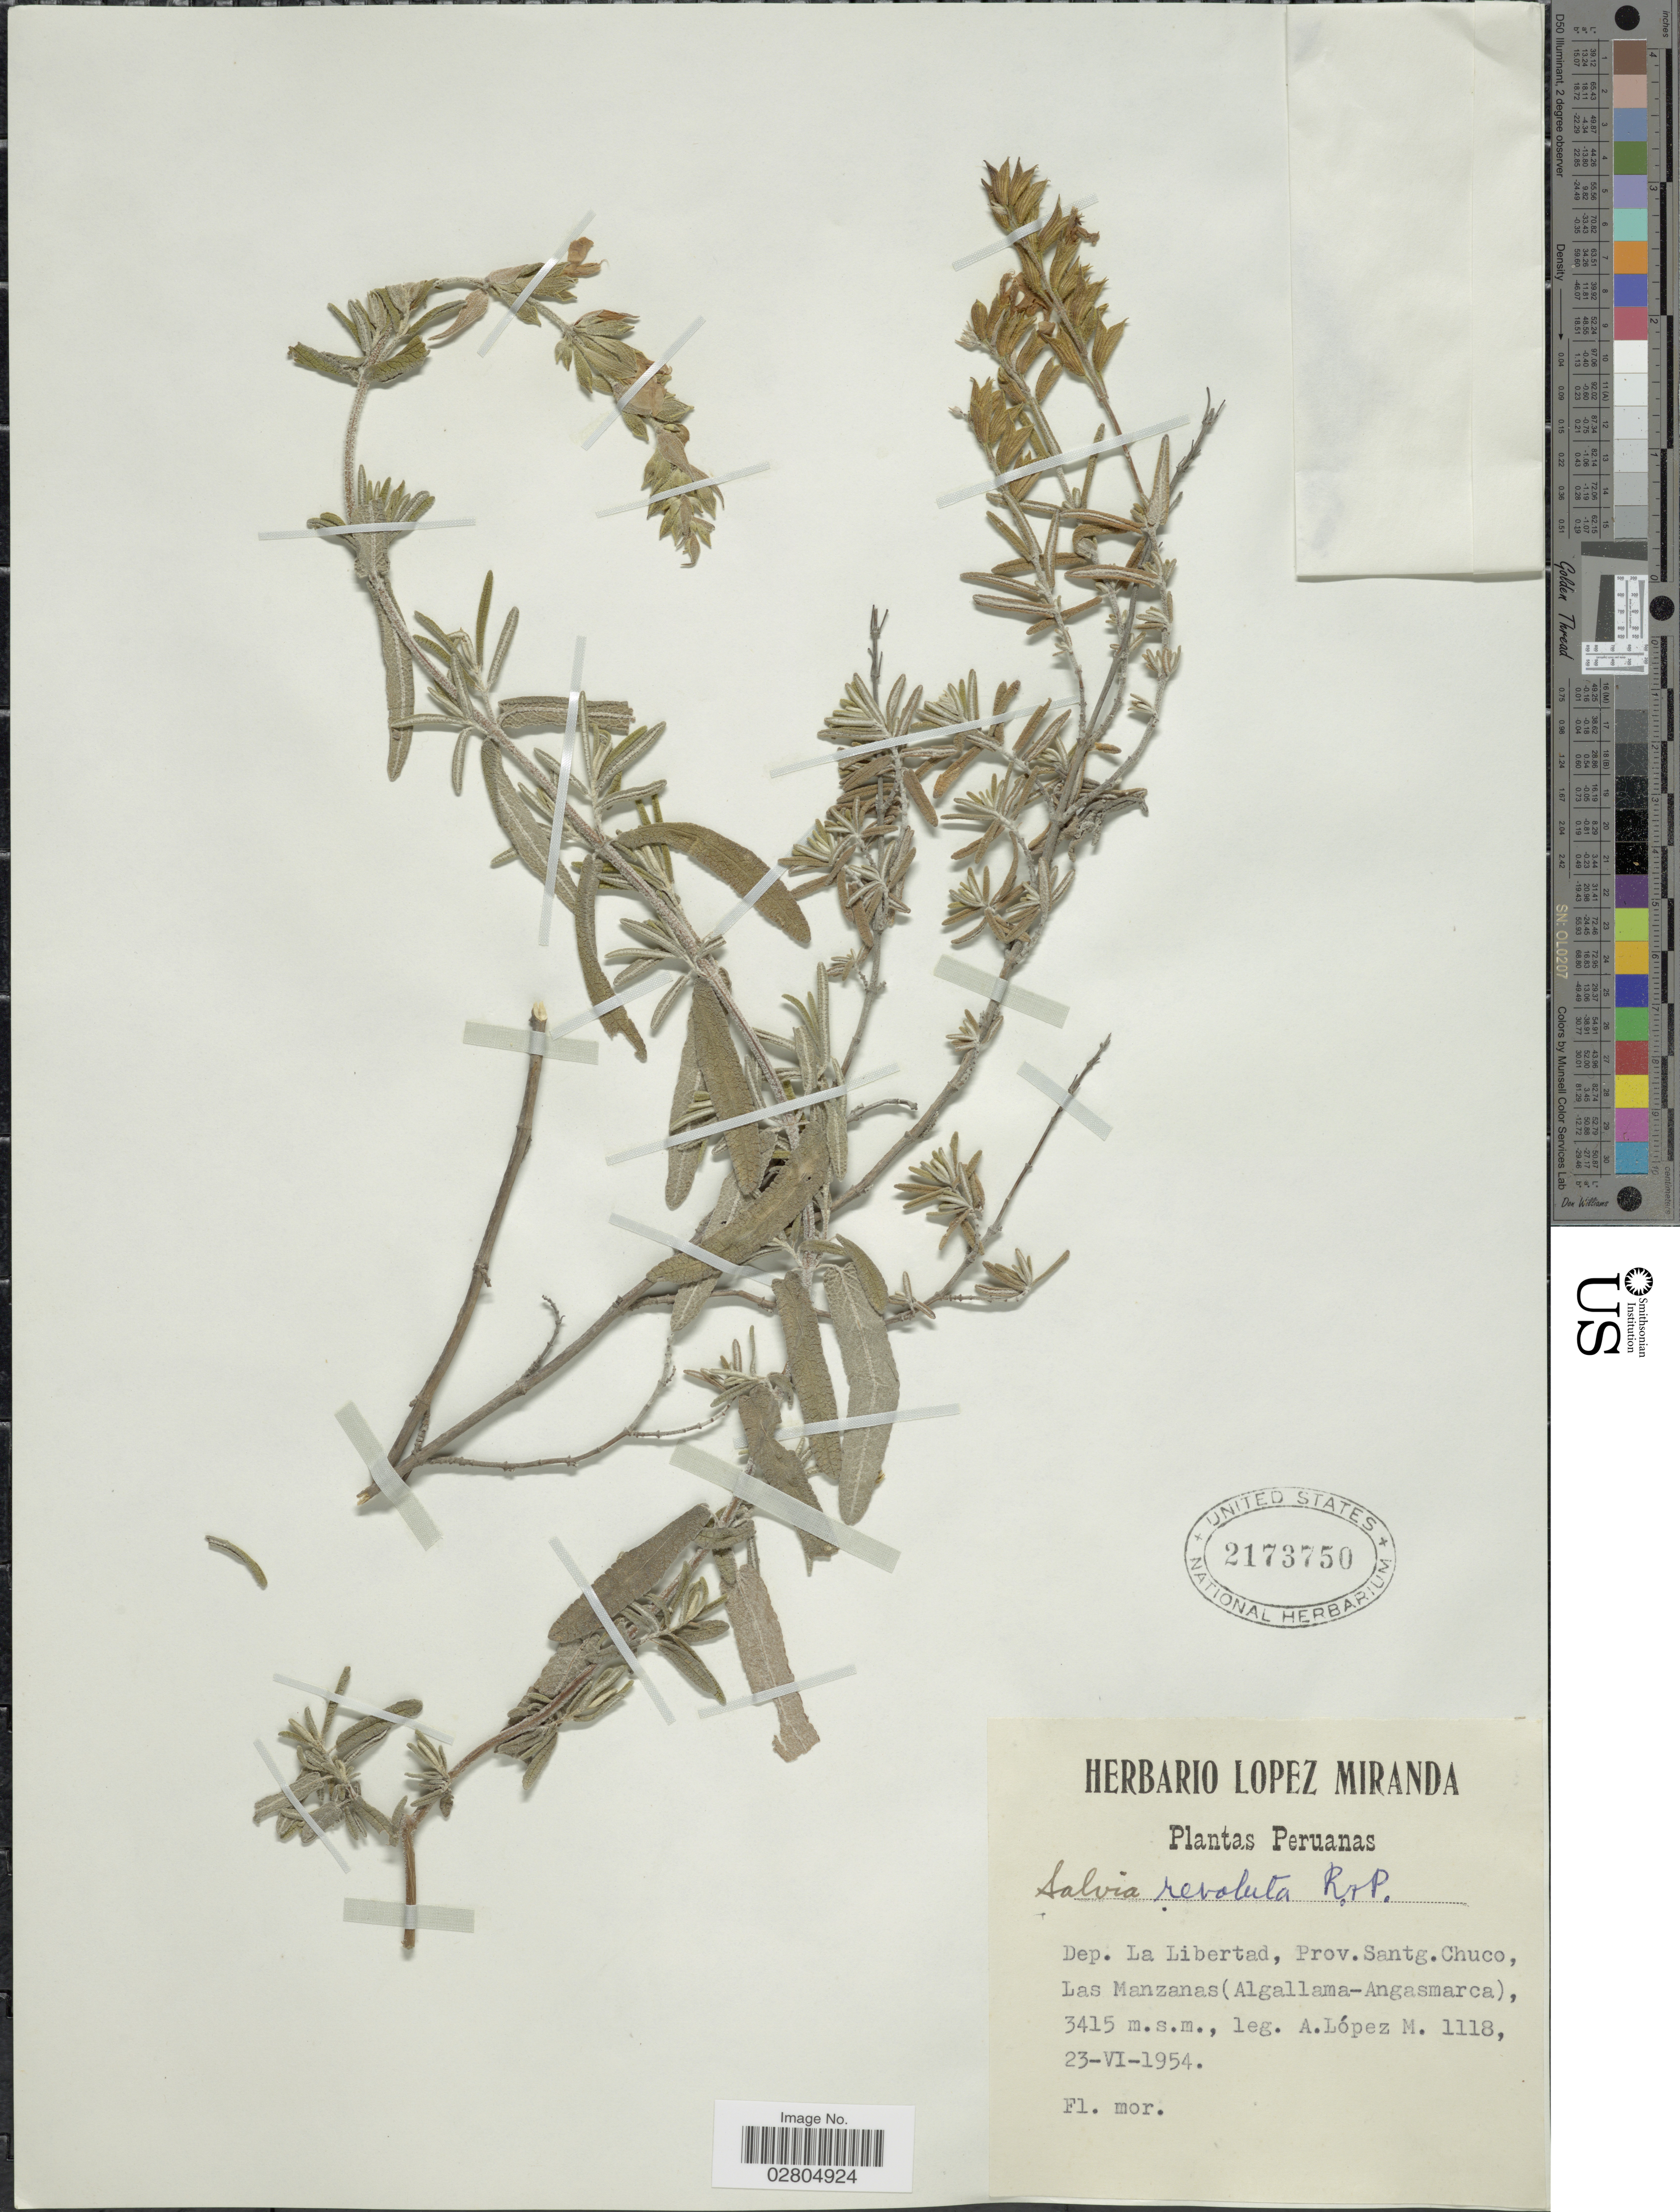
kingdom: Plantae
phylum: Tracheophyta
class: Magnoliopsida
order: Lamiales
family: Lamiaceae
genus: Salvia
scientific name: Salvia revoluta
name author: Ruiz & Pav.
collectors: A. López M.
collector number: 1118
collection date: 1954-06-23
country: Peru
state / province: La Libertad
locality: Dep. La Libertad, Prov. Santg. Chuco, Las Manzanas (Algallama-Angasmarca).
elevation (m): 3415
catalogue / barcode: US 2173750